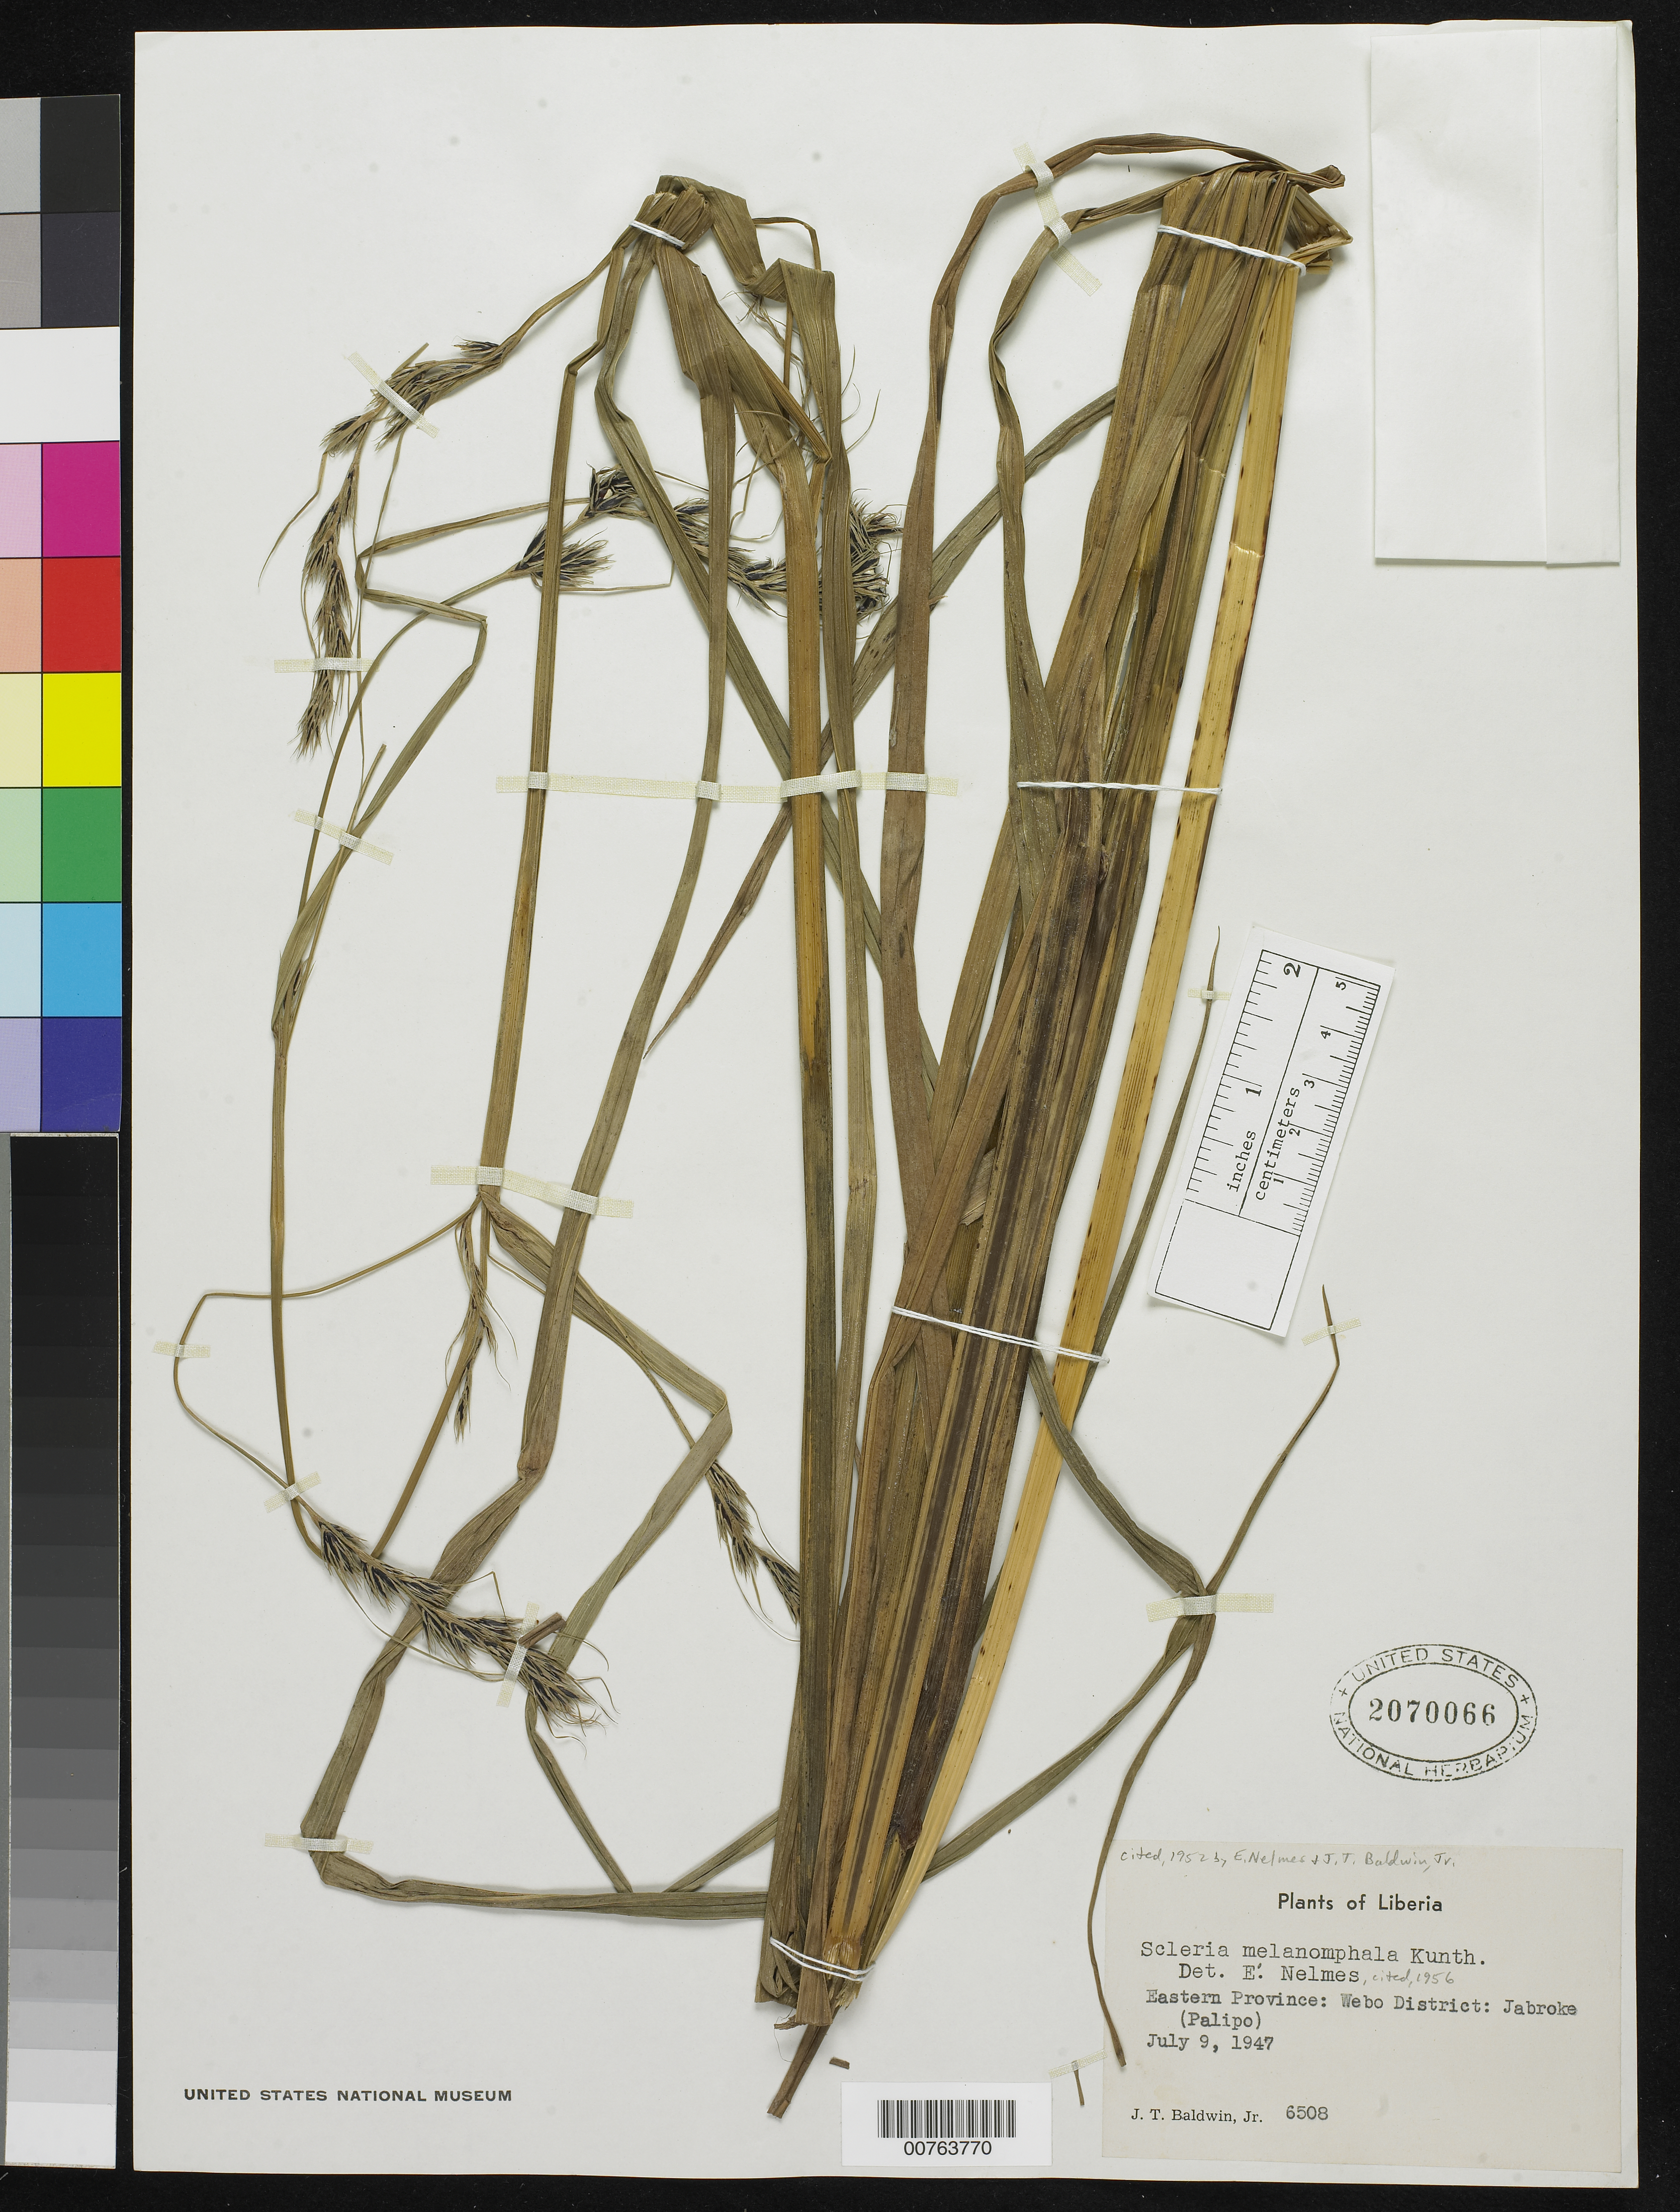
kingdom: Plantae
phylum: Tracheophyta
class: Liliopsida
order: Poales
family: Cyperaceae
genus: Scleria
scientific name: Scleria melanomphala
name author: Kunth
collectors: J. T. Baldwin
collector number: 6508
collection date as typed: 09 Jul 1947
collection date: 1947-07-09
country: Liberia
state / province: River Gee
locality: Eastern Province: Webo District, Jabroke (Palipo)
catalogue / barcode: US 2070066